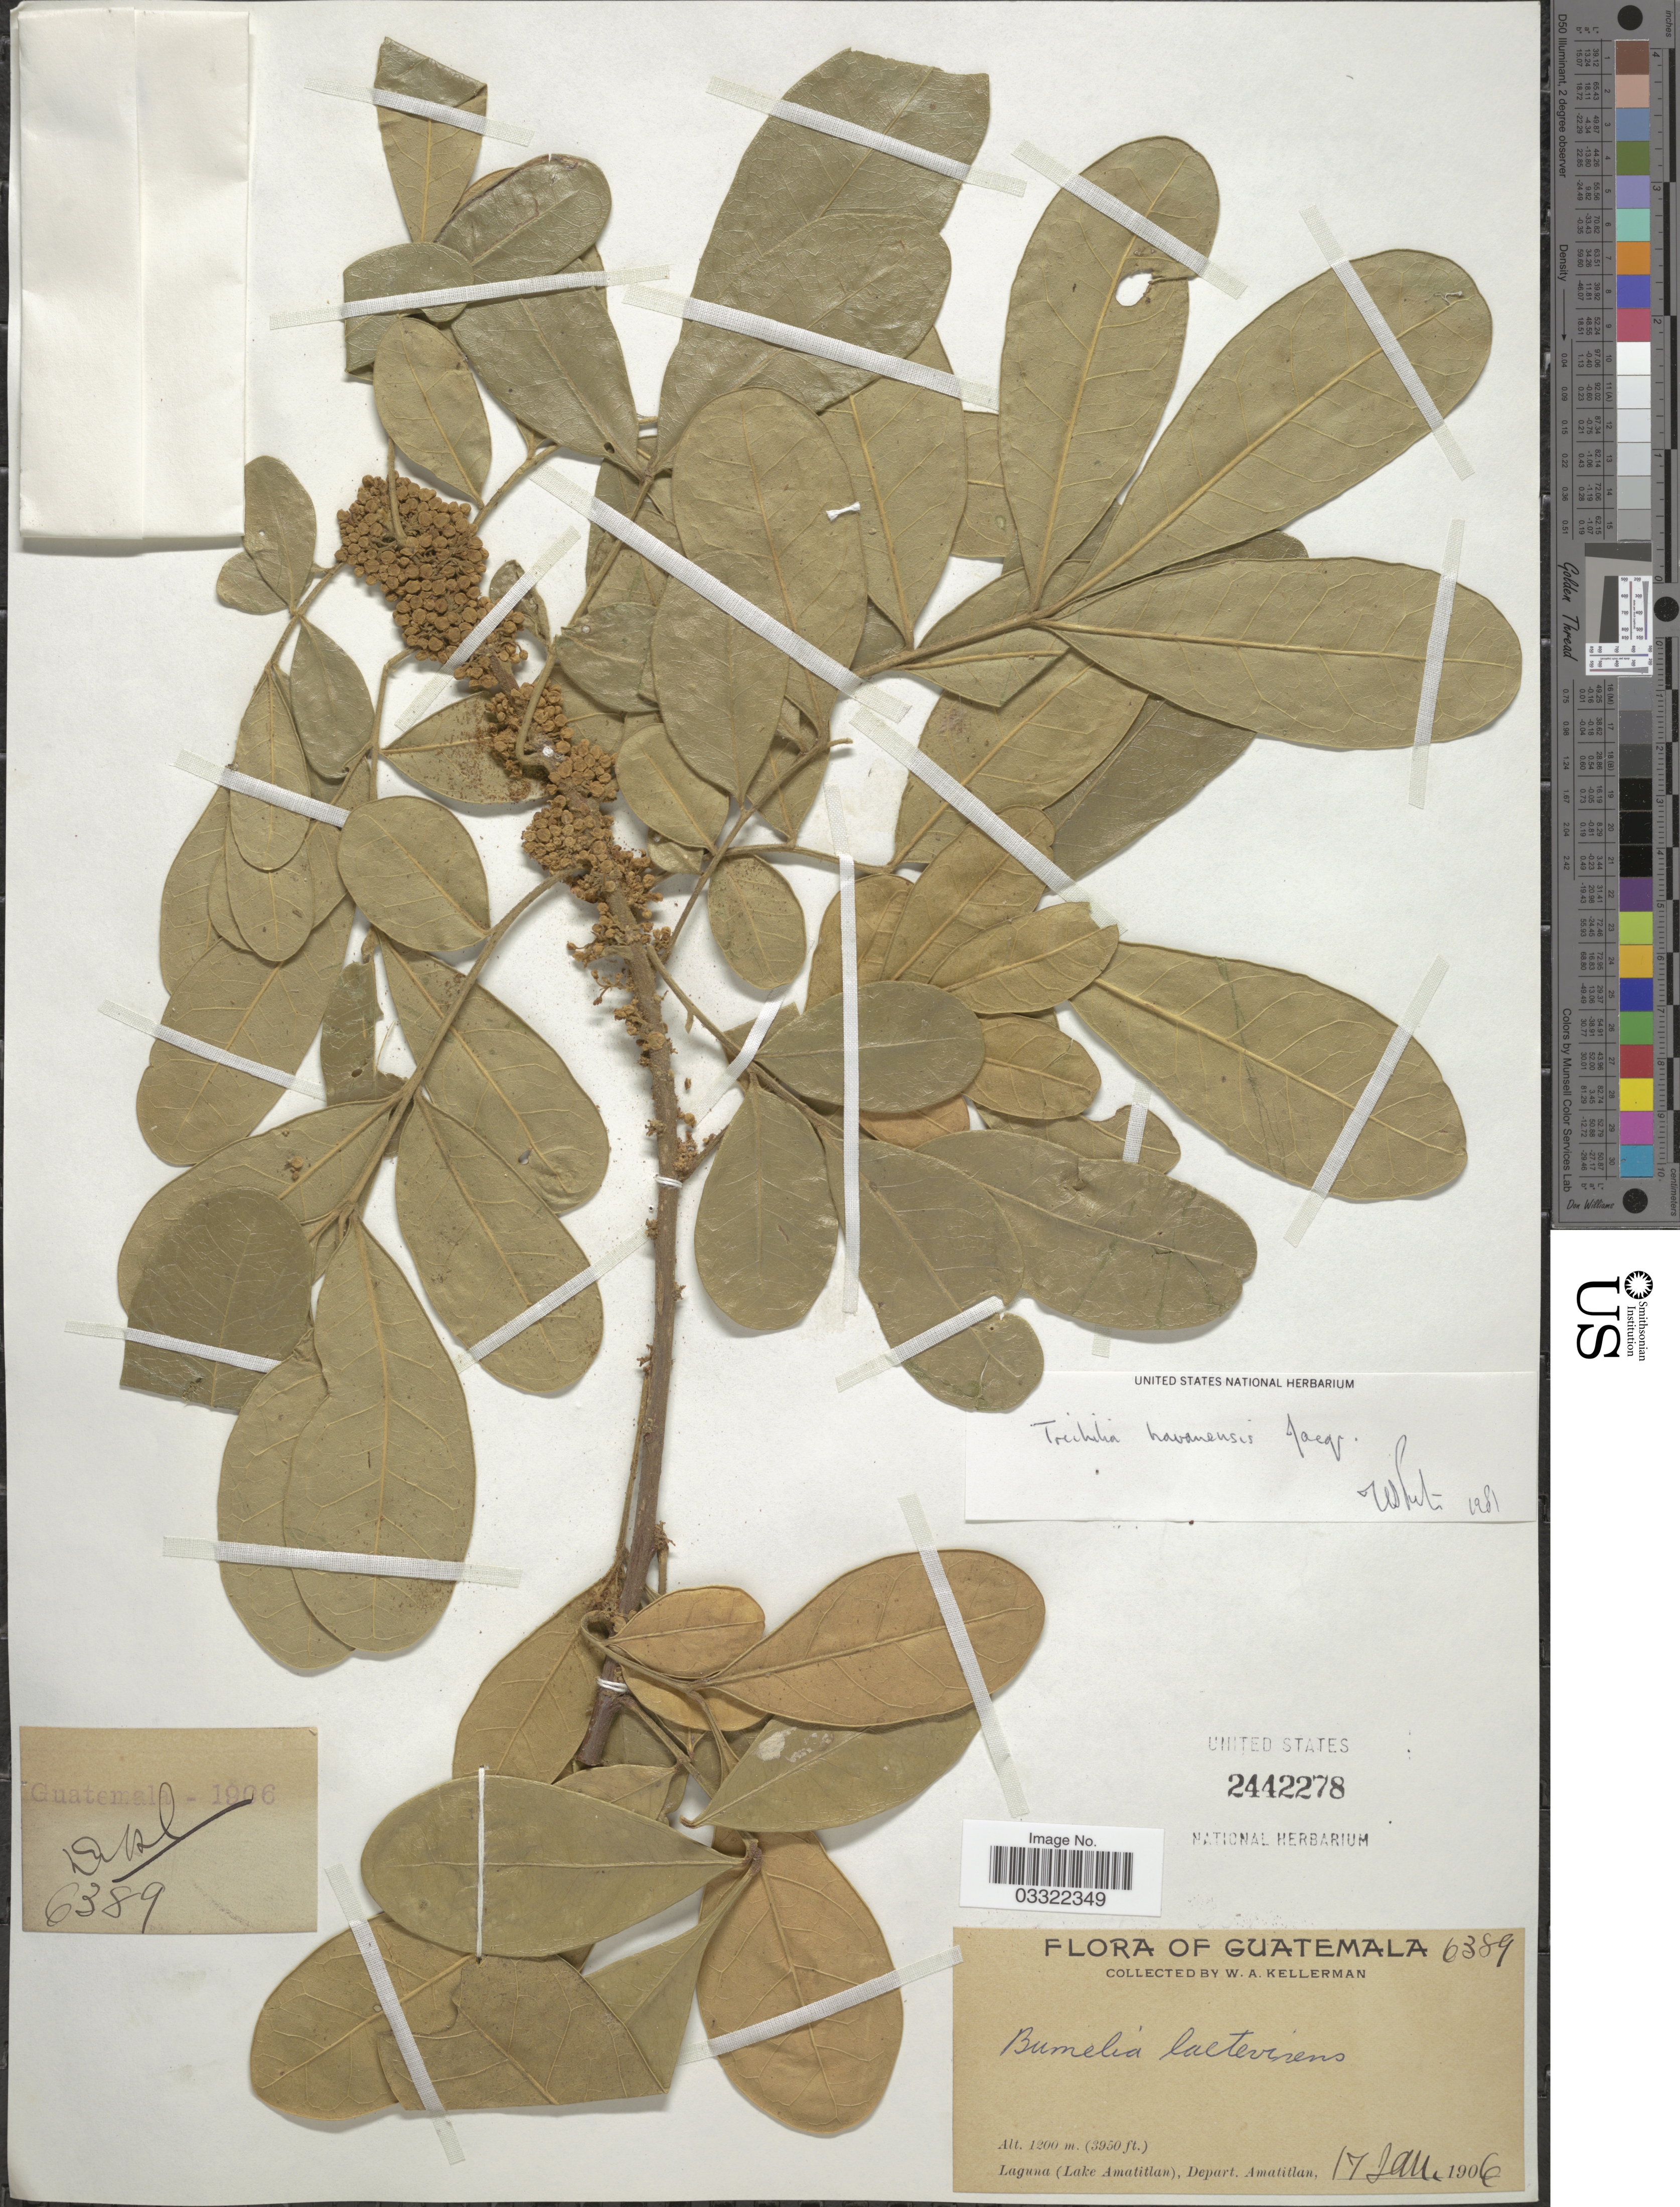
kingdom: Plantae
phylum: Tracheophyta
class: Magnoliopsida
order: Sapindales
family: Meliaceae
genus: Trichilia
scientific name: Trichilia havanensis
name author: Jacq.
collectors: W. Kellerman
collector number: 6389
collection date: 1906-01-17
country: Guatemala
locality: Laguna (Lake Amatitlan), Depart. Amatitlan.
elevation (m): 1200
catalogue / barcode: US 2442278